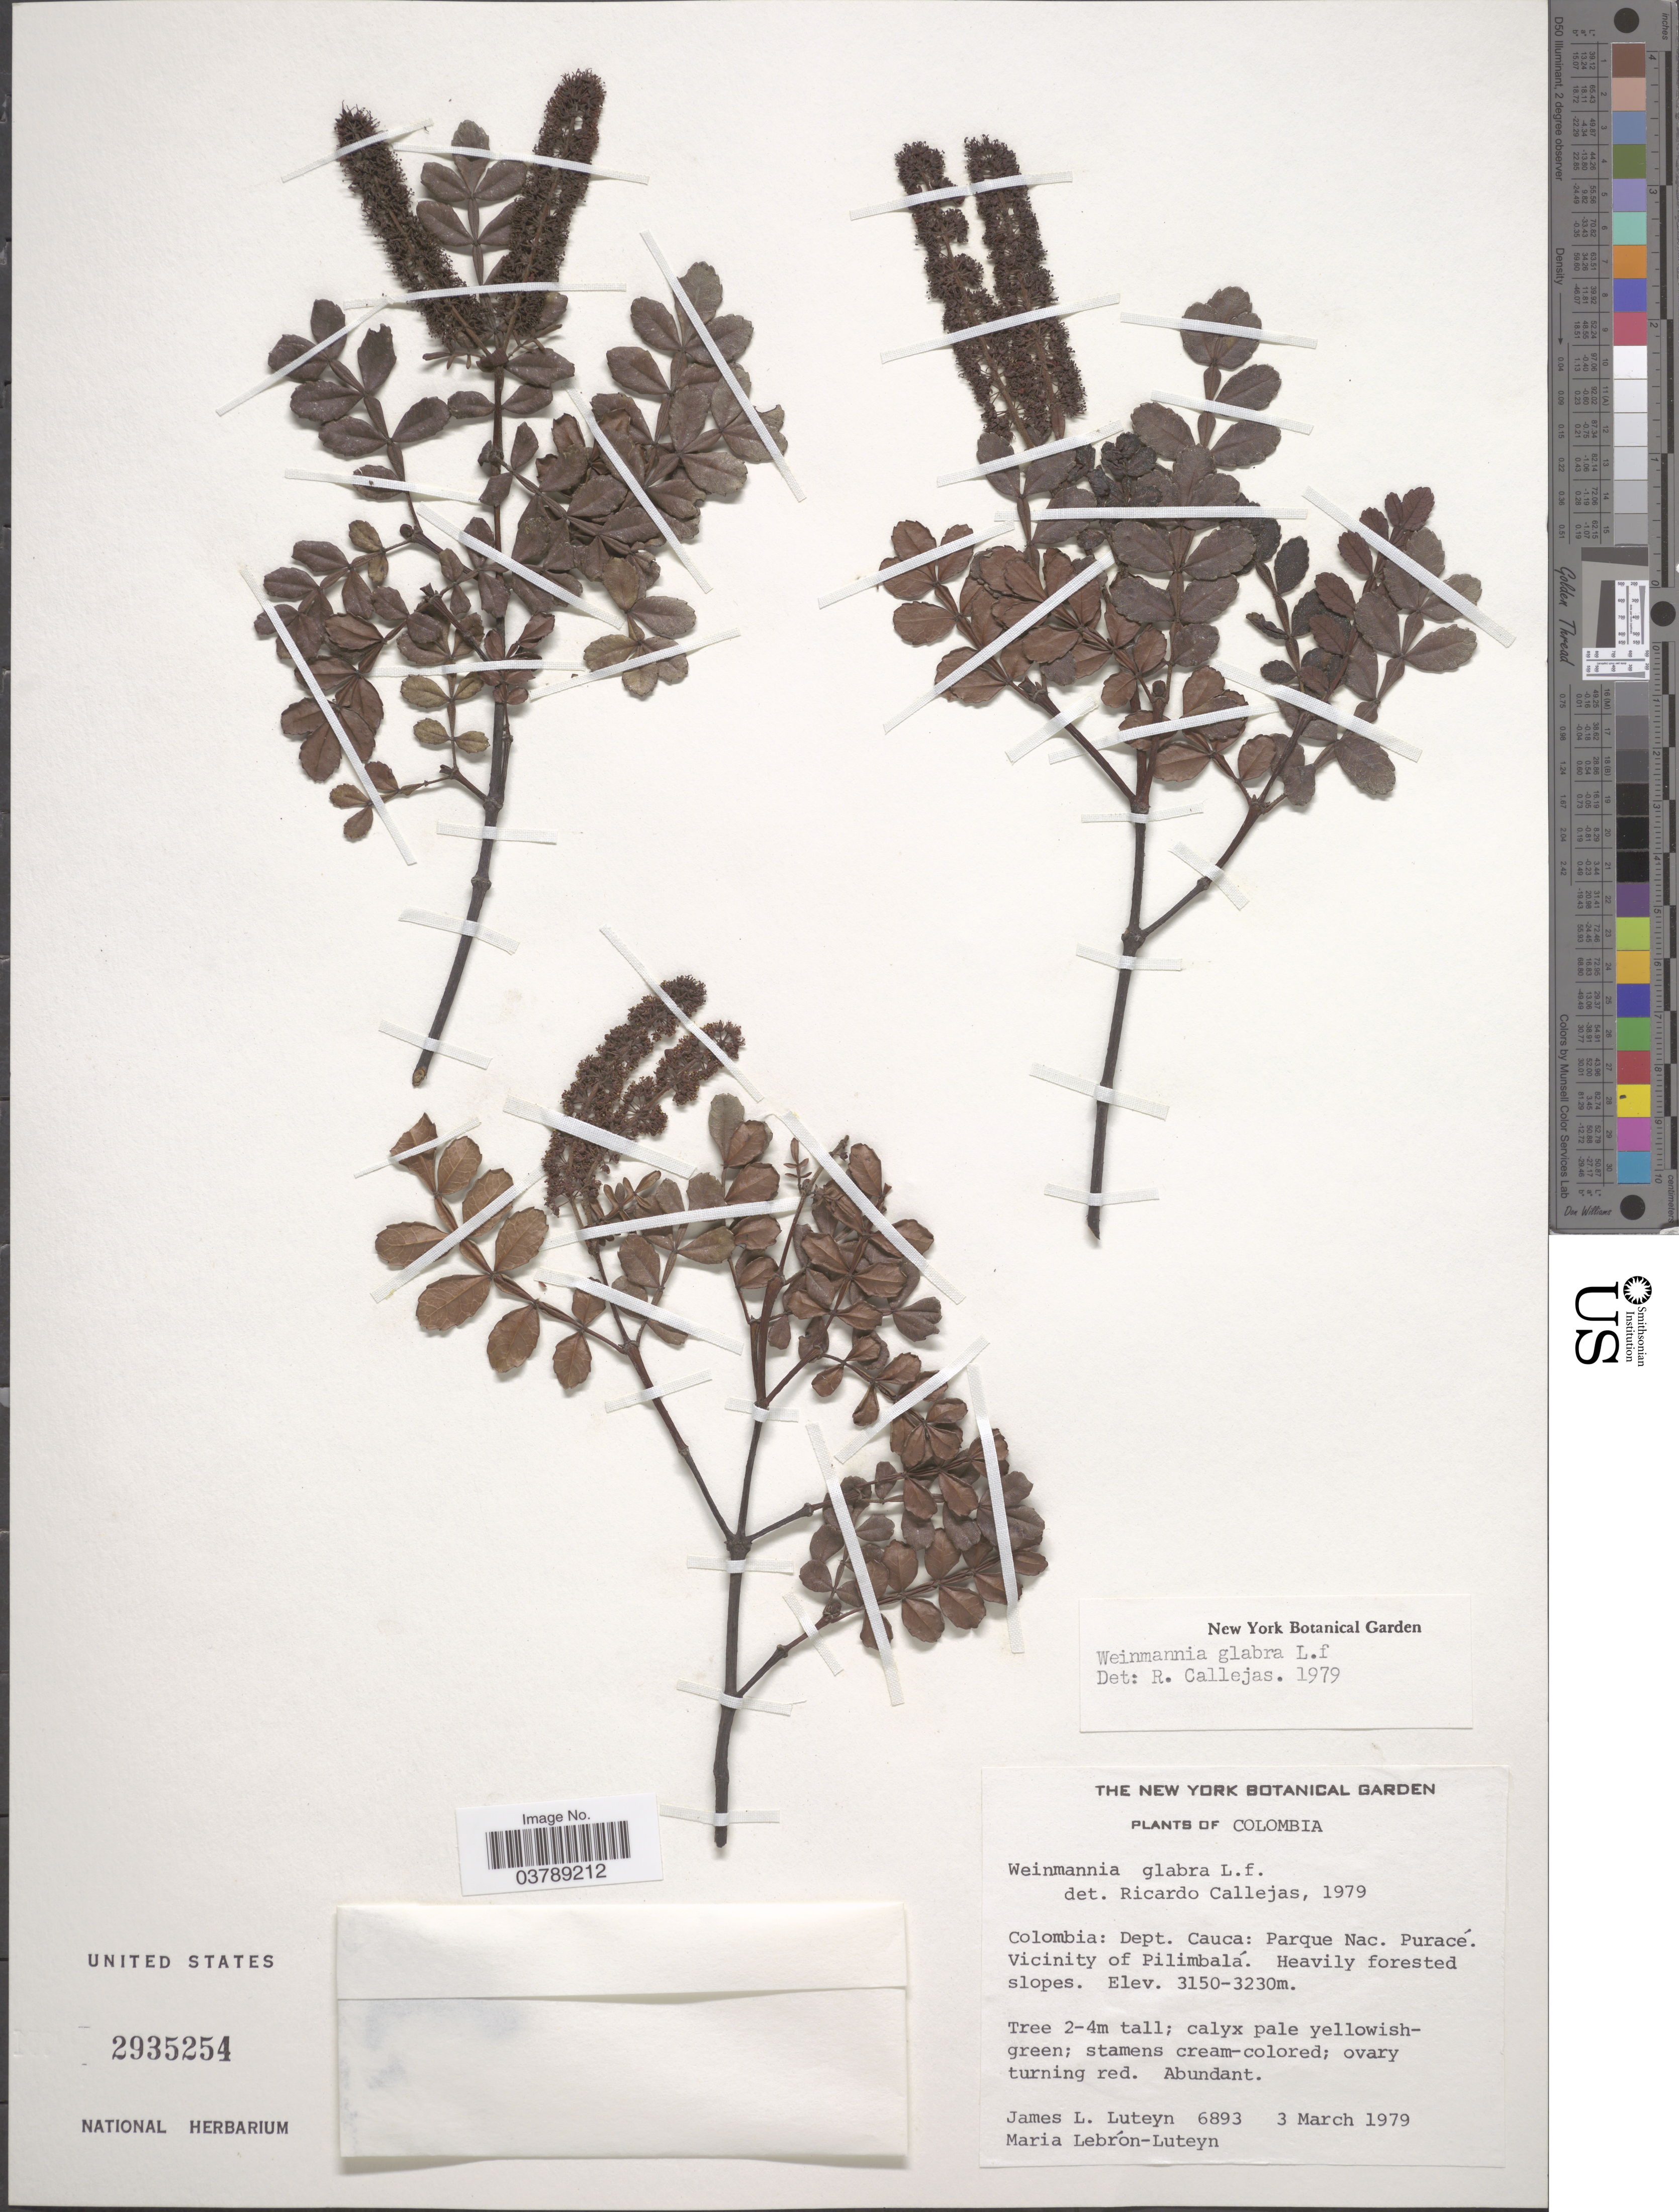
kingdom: Plantae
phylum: Tracheophyta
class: Magnoliopsida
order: Oxalidales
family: Cunoniaceae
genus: Weinmannia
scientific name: Weinmannia glabra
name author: L. f.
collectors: J. L. Luteyn & M. L. Lebrón-Luteyn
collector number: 6893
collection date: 1979-03-03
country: Colombia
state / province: Cauca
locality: Dept. Cauca: Parque Nac. Puracé. Vicinity of Pilimbalá. Heavily forested slopes.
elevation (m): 3150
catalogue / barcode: US 2935254